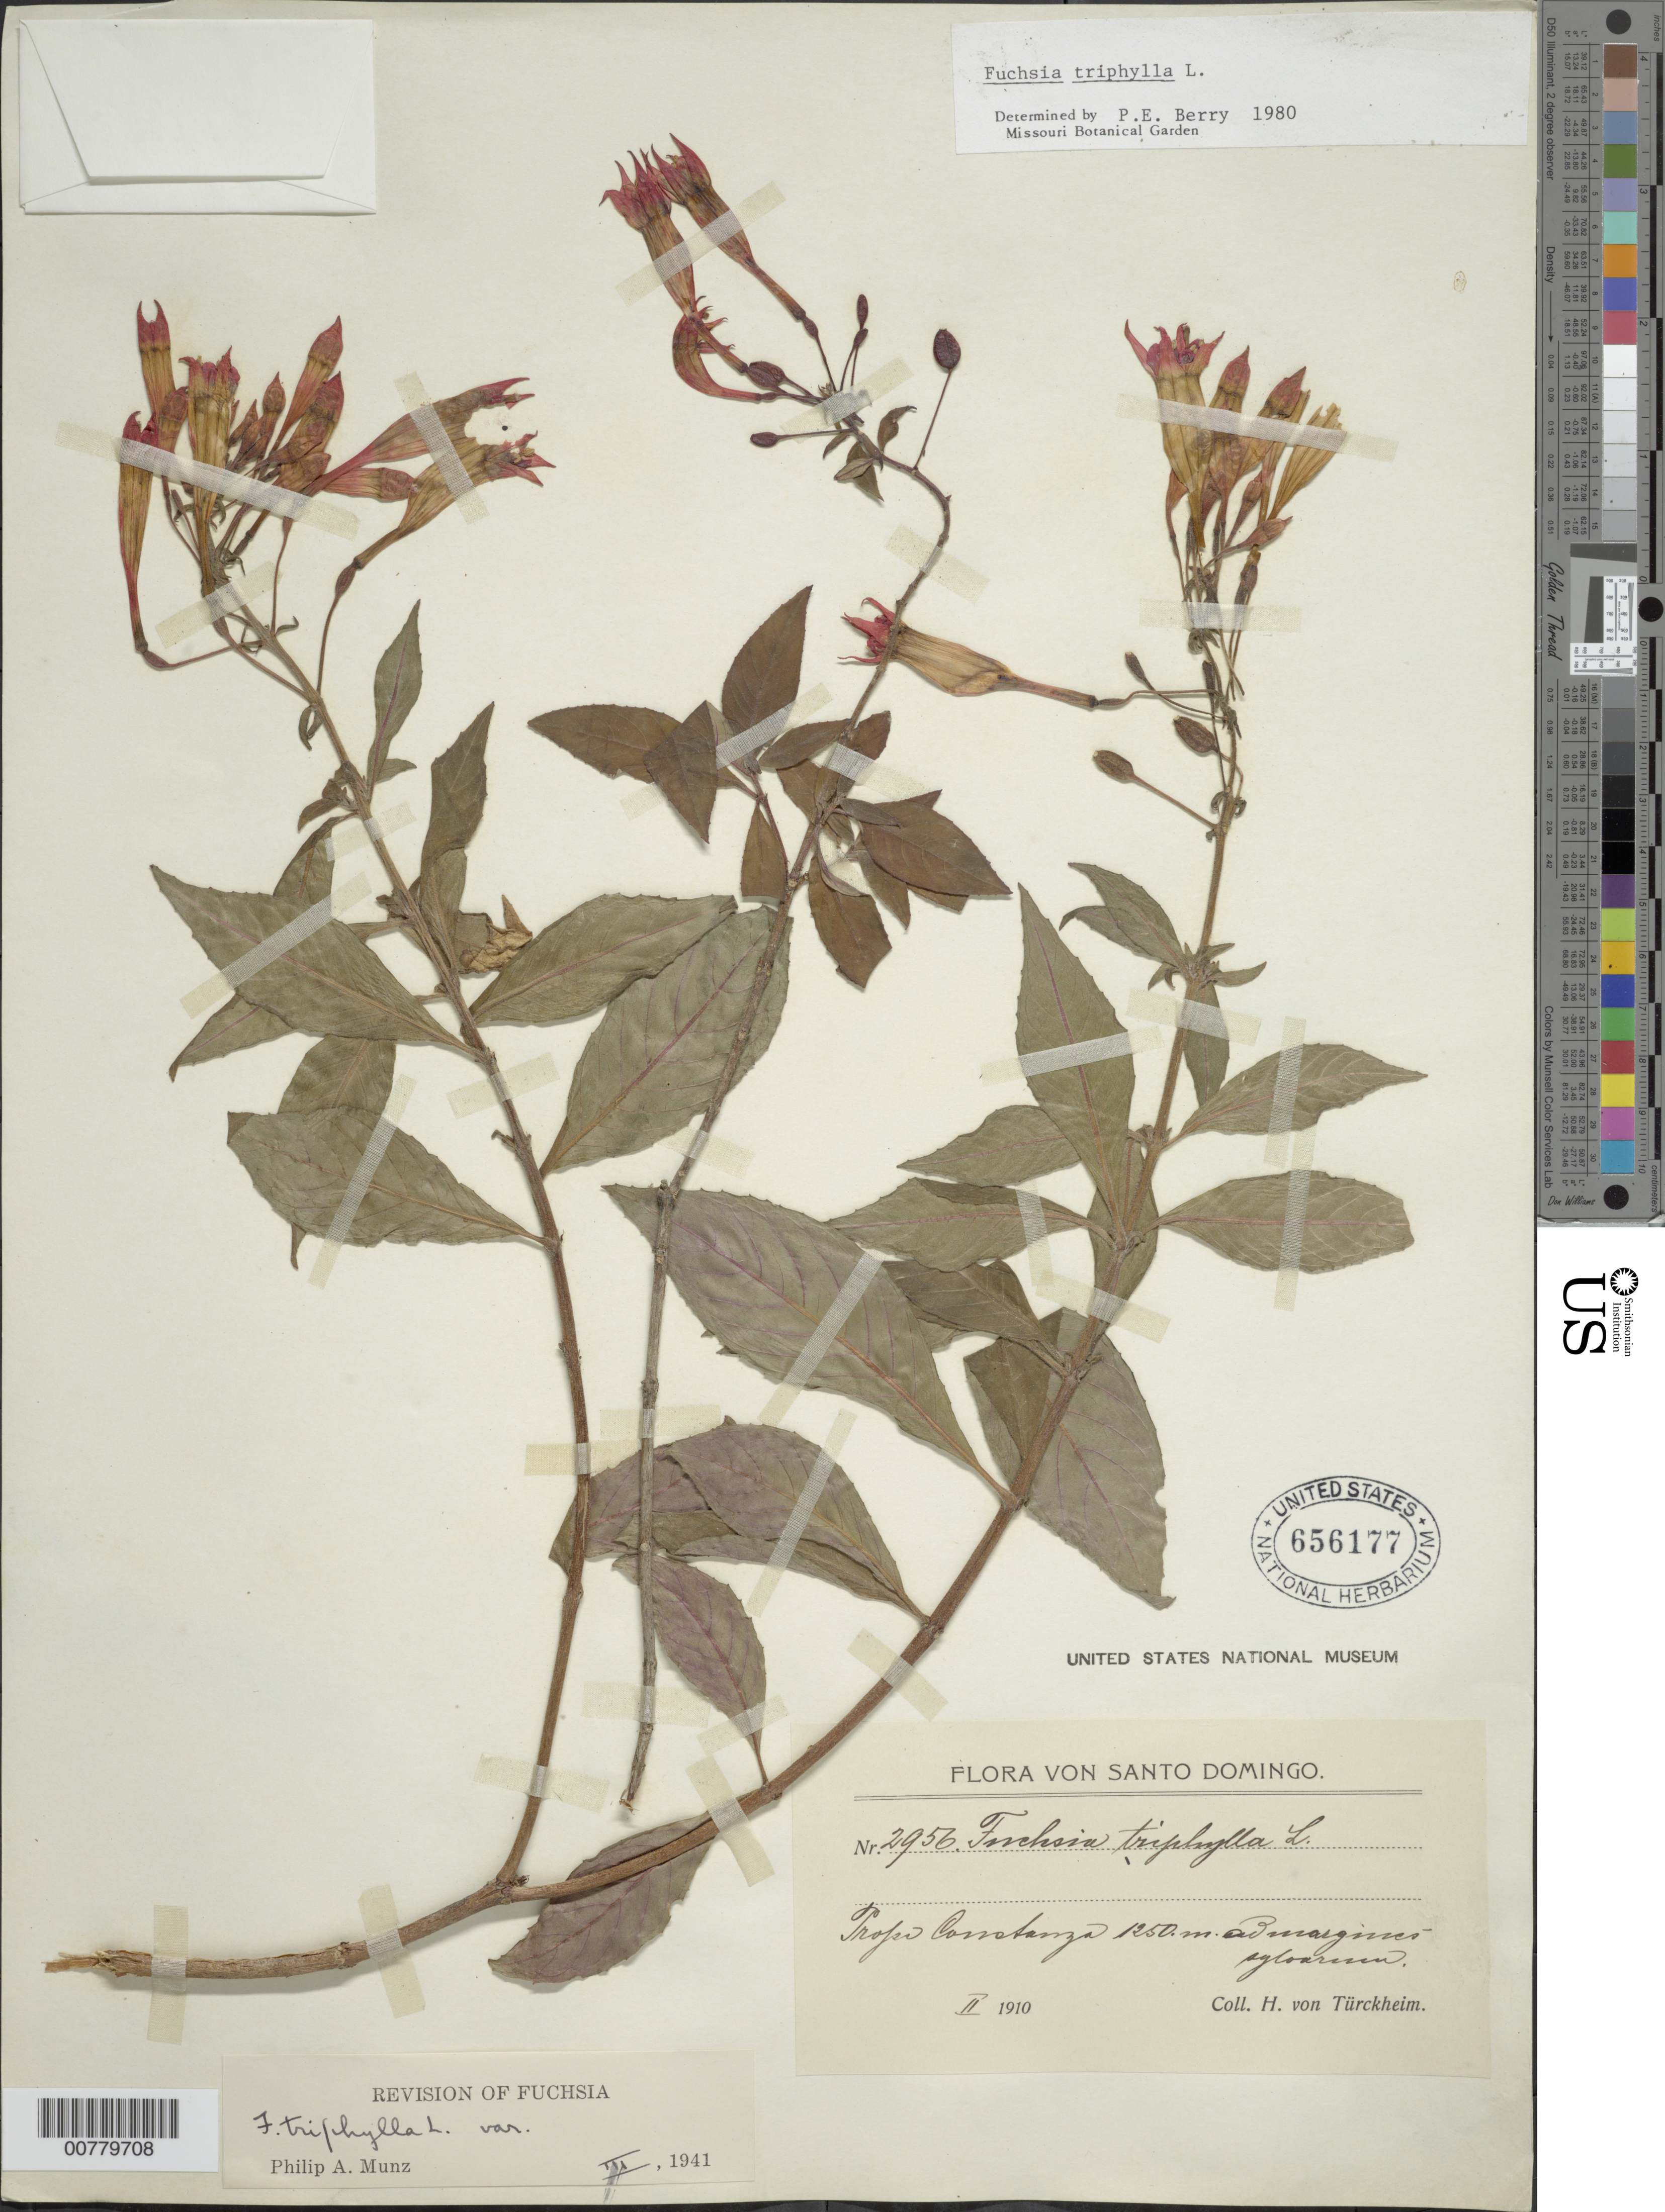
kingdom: Plantae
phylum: Tracheophyta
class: Magnoliopsida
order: Myrtales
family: Onagraceae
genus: Fuchsia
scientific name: Fuchsia triphylla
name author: L.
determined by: Munz, Philip A.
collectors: H. von Türckheim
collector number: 2956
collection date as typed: Feb 1910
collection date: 1910-02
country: Dominican Republic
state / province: La Vega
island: Hispaniola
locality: Constanza.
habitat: In sylvarum.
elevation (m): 1250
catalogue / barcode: US 656177